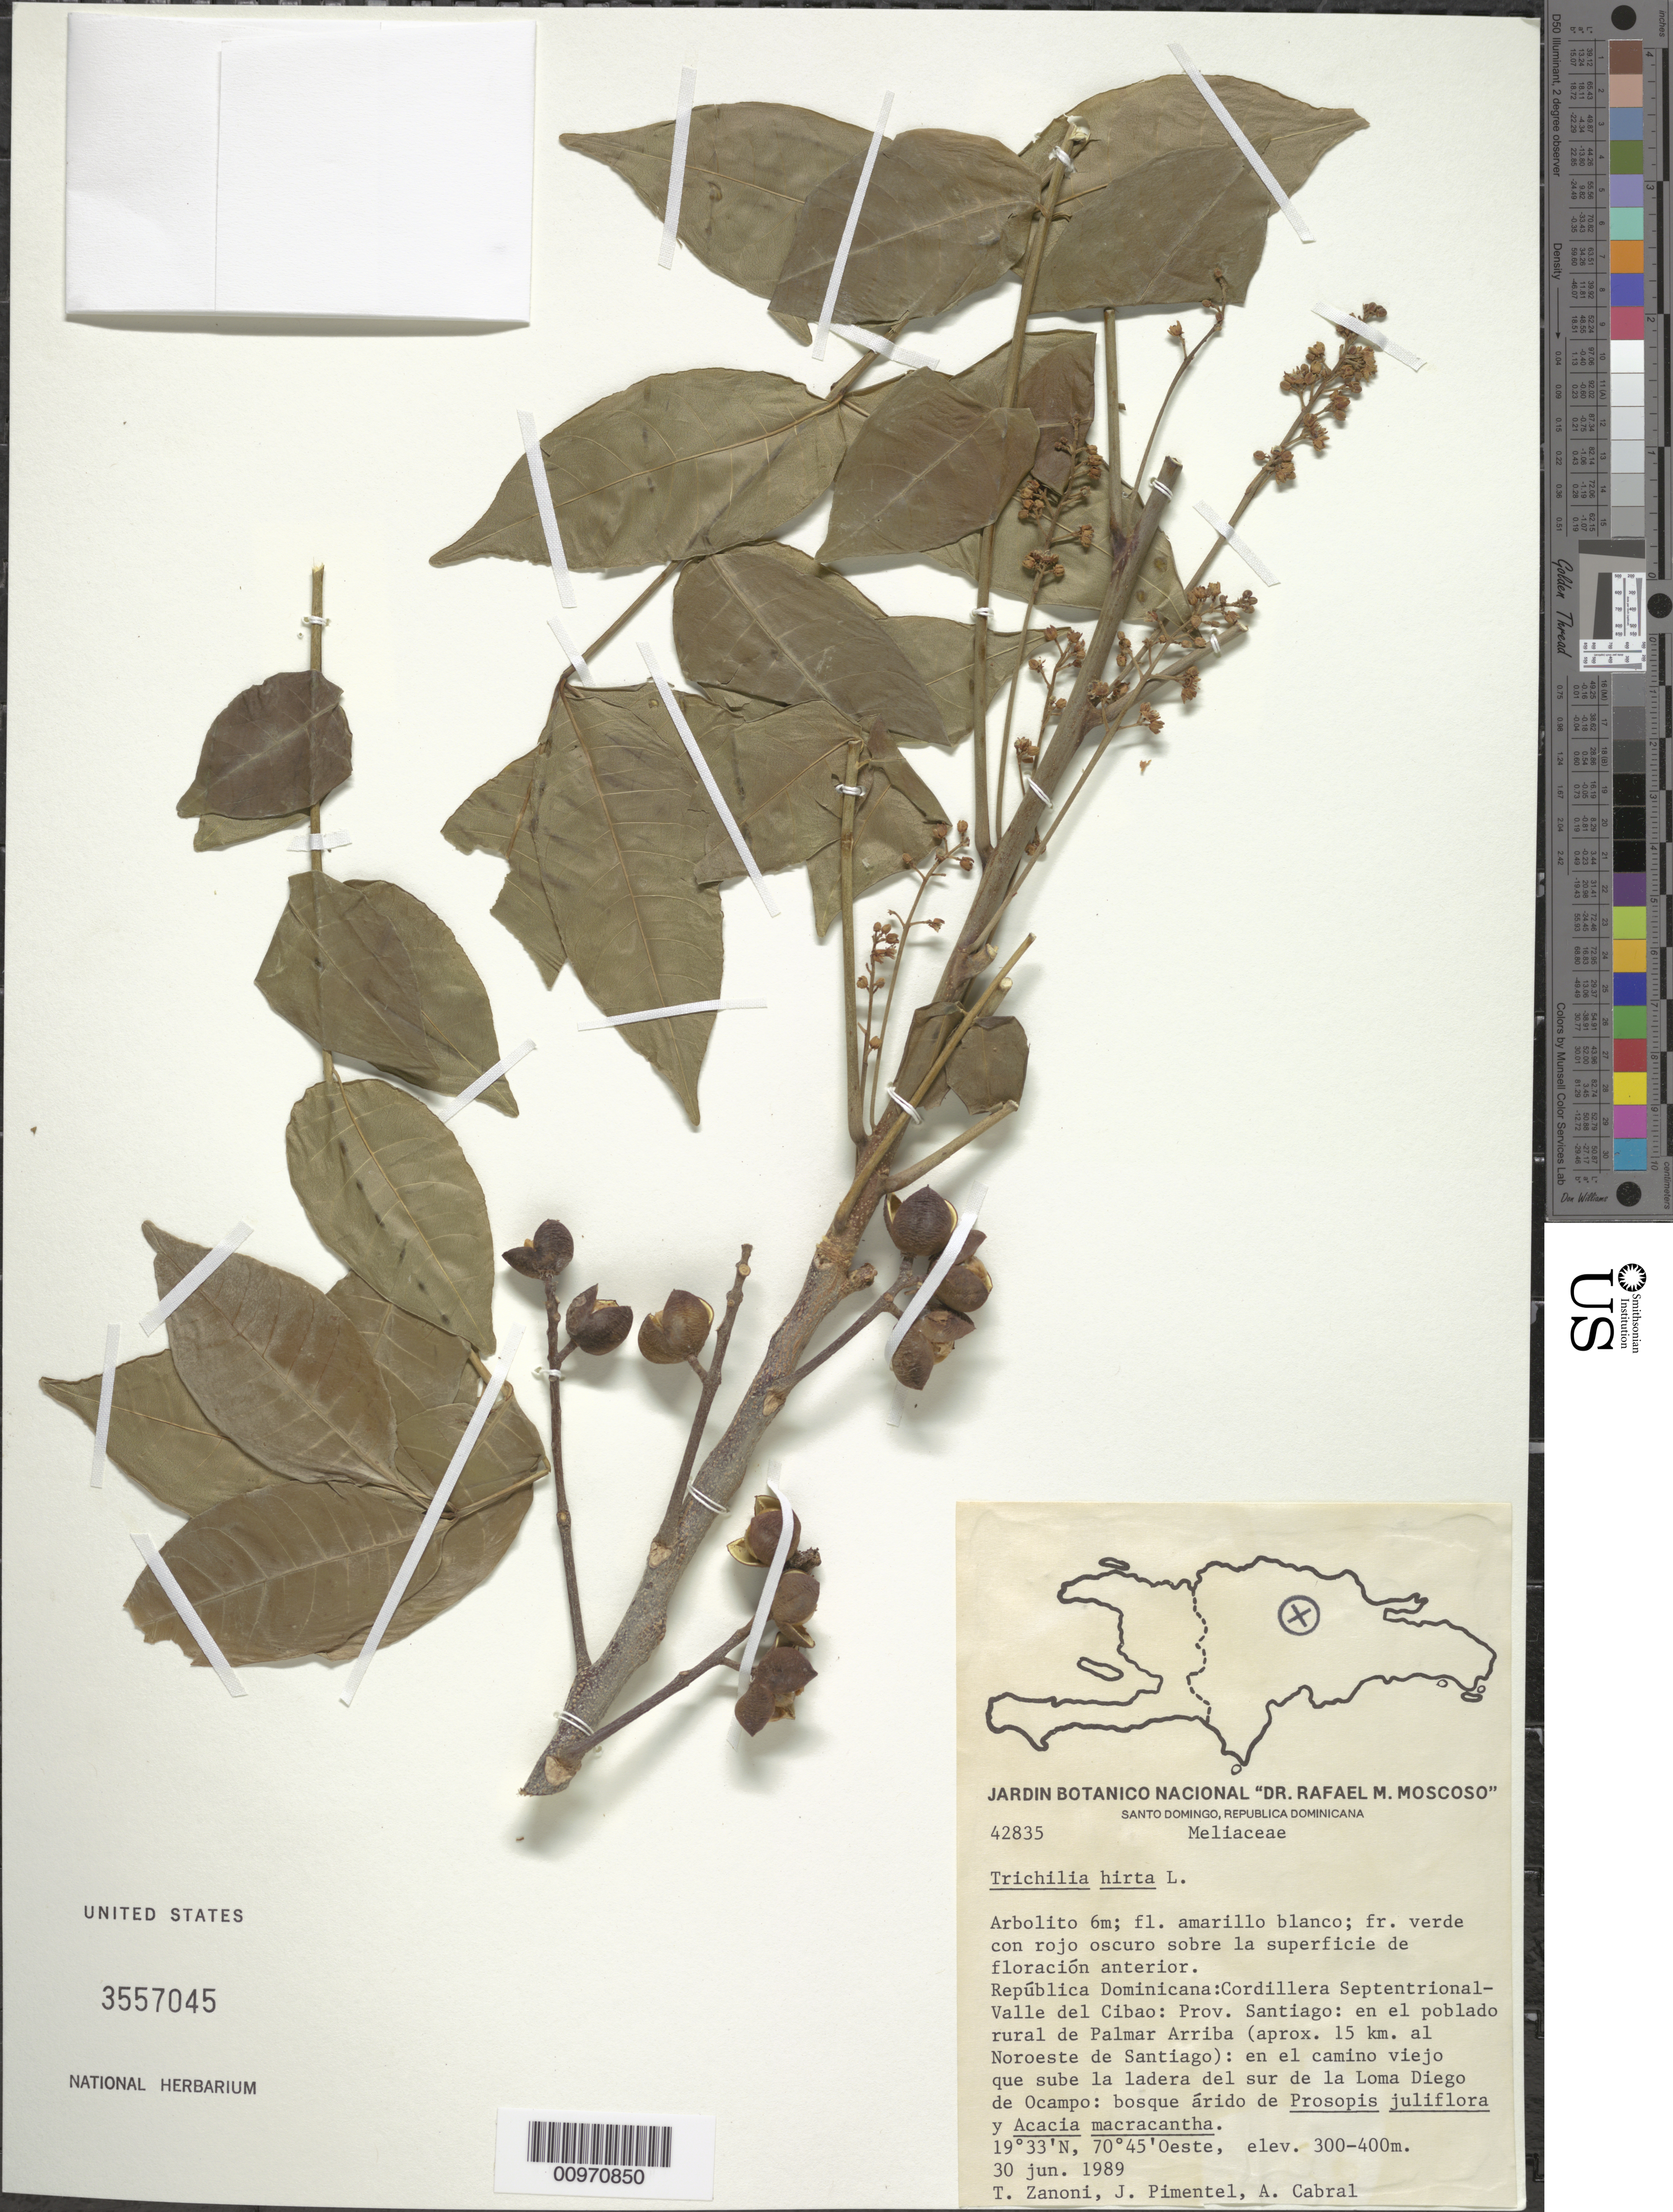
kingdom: Plantae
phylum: Tracheophyta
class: Magnoliopsida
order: Sapindales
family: Meliaceae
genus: Trichilia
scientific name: Trichilia hirta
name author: L.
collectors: T. A. Zanoni, J. Pimentel & A. Cabral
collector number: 42835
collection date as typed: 30 Jun 1989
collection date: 1989-06-30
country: Dominican Republic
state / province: Santiago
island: Hispaniola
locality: Cordillera Septentrional-Valle del Cibao, en el poblado rural de Palmar Arriba (aprox. 15 km al noroeste de Santiago), en el camino viejo que sube la ladera del sur de la Loma dieto de Ocampo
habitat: Bosque árido de Prosopis juliflora y Acacia macrantha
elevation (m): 300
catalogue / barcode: US 3557045